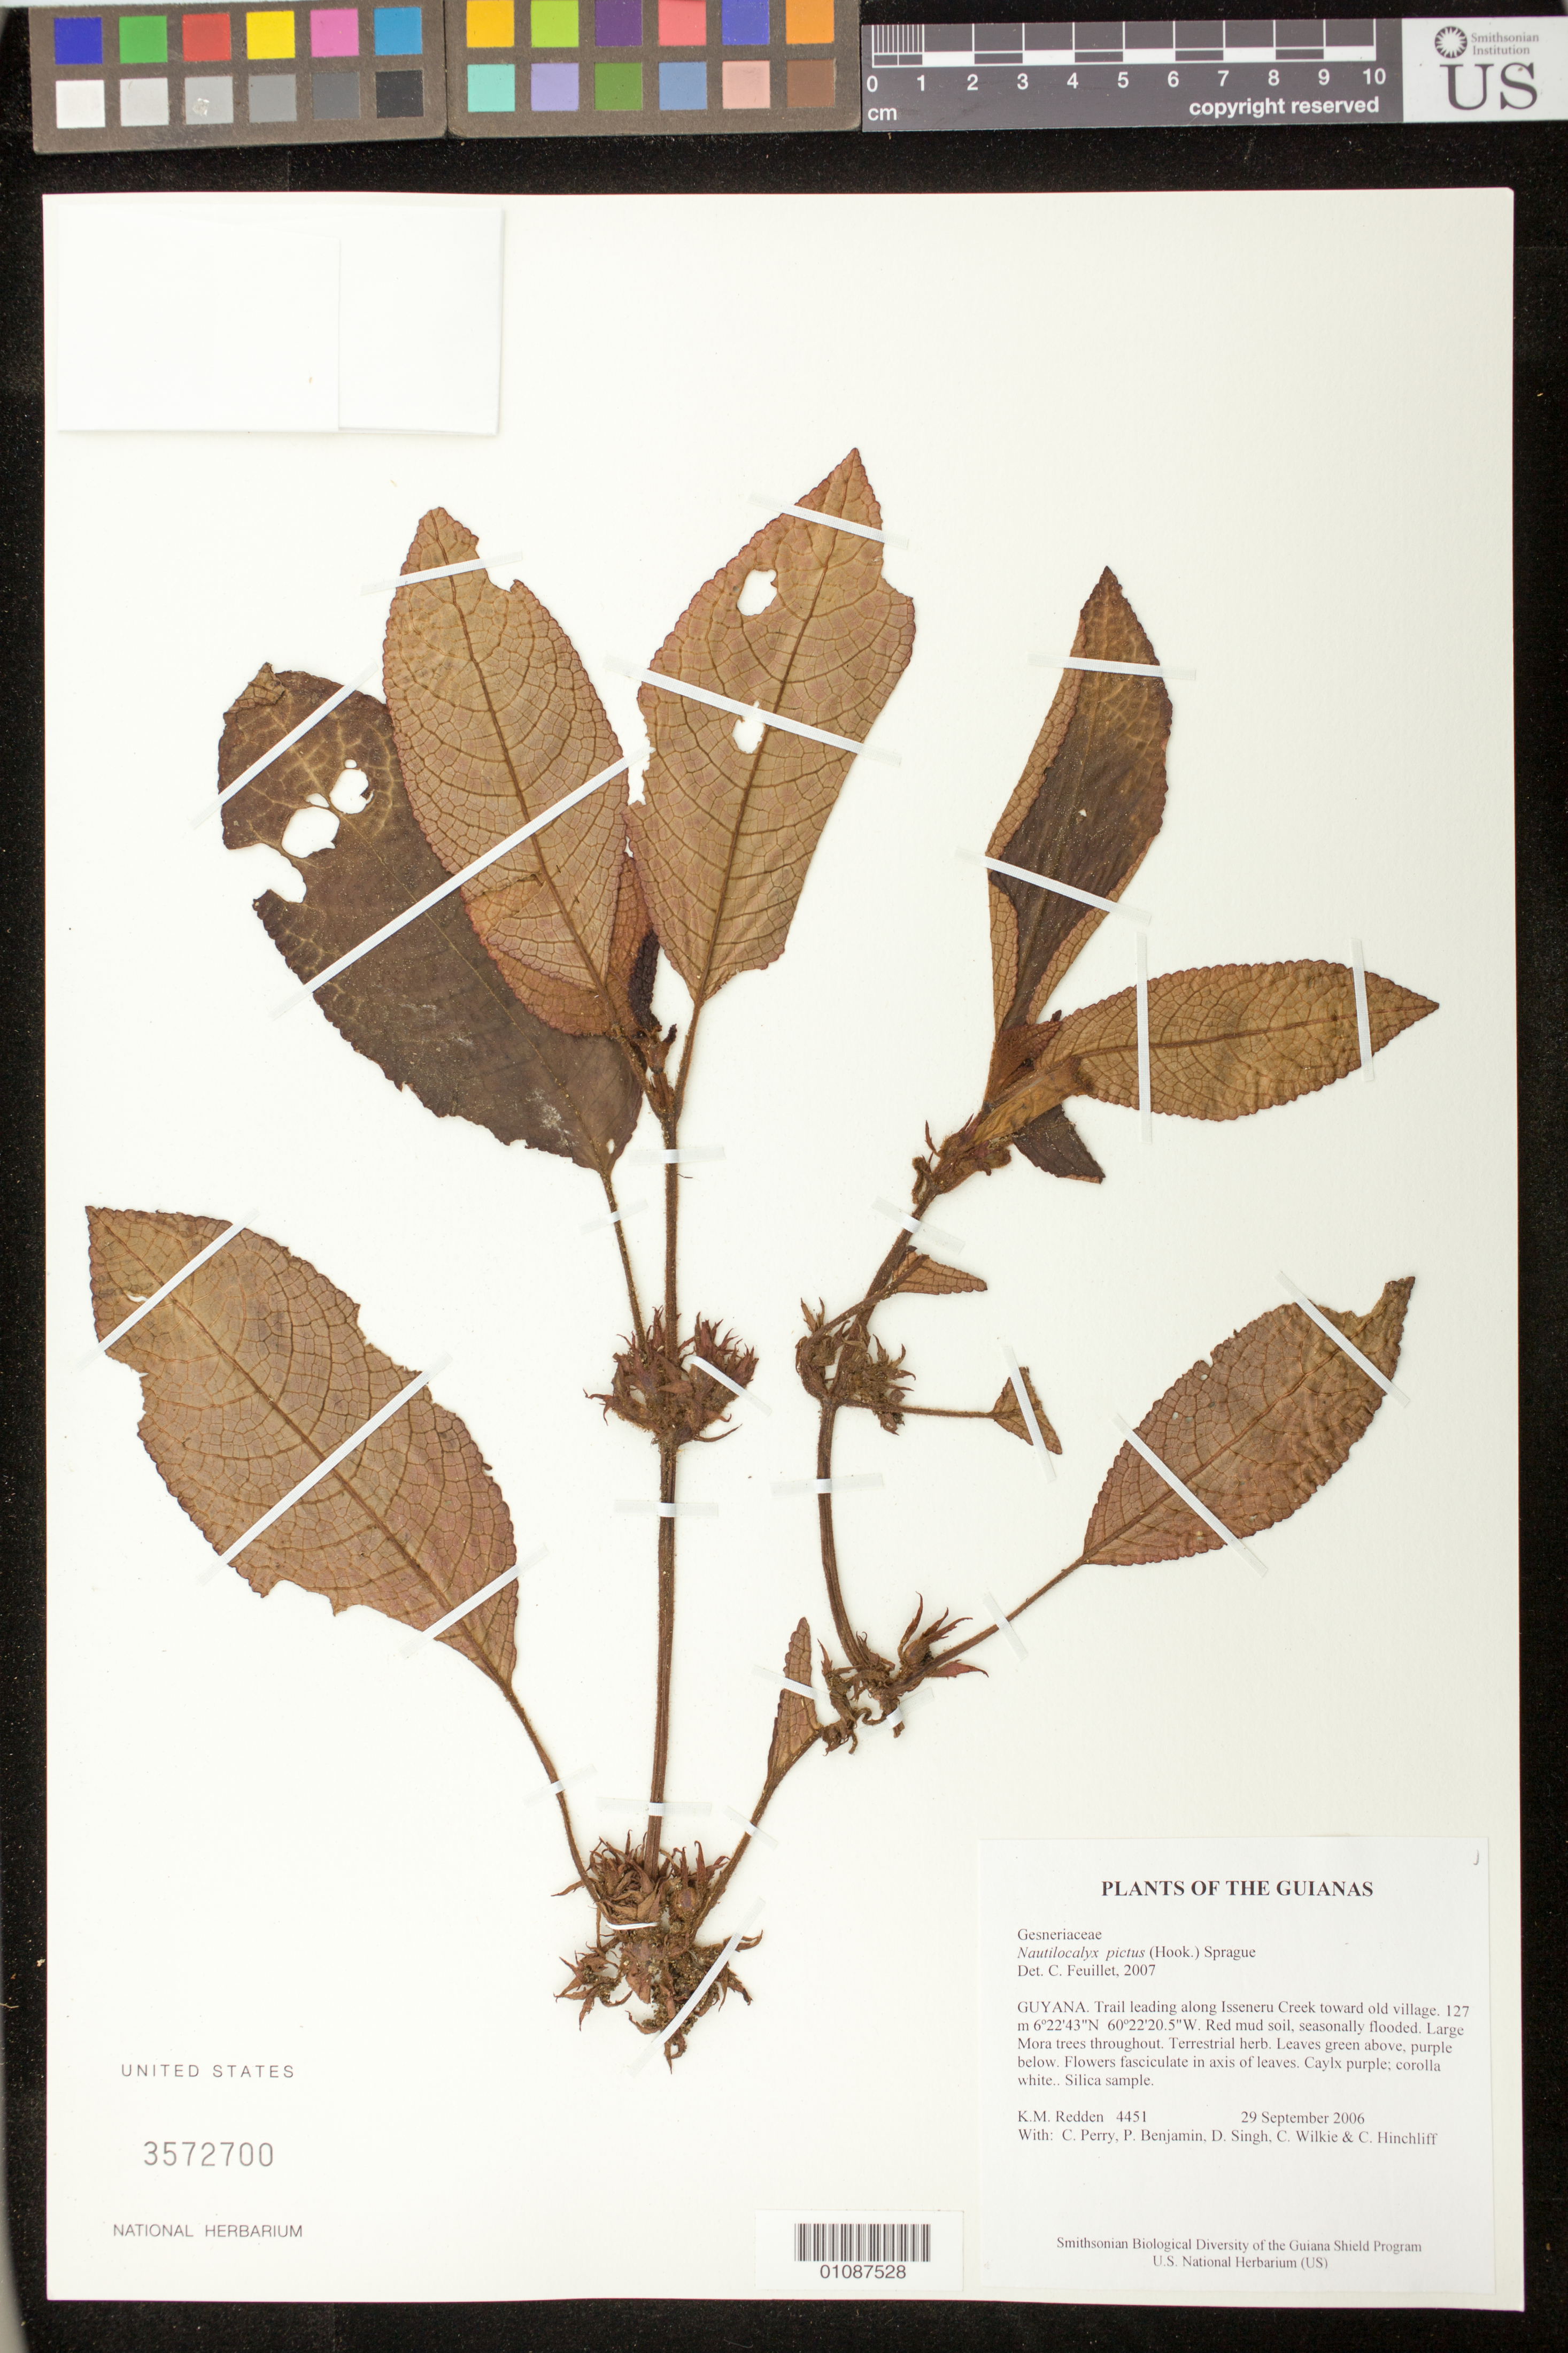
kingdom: Plantae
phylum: Tracheophyta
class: Magnoliopsida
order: Lamiales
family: Gesneriaceae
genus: Nautilocalyx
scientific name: Nautilocalyx pictus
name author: (Hook.) Sprague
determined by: Feuillet, C.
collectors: K. M. Redden & et al.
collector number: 4451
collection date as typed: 29 Sep 2006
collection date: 2006-09-29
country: Guyana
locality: Trail leading along Isseneru Creek toward old village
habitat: Red mud soil, seasonally flooded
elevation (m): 127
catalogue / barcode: US 3572700